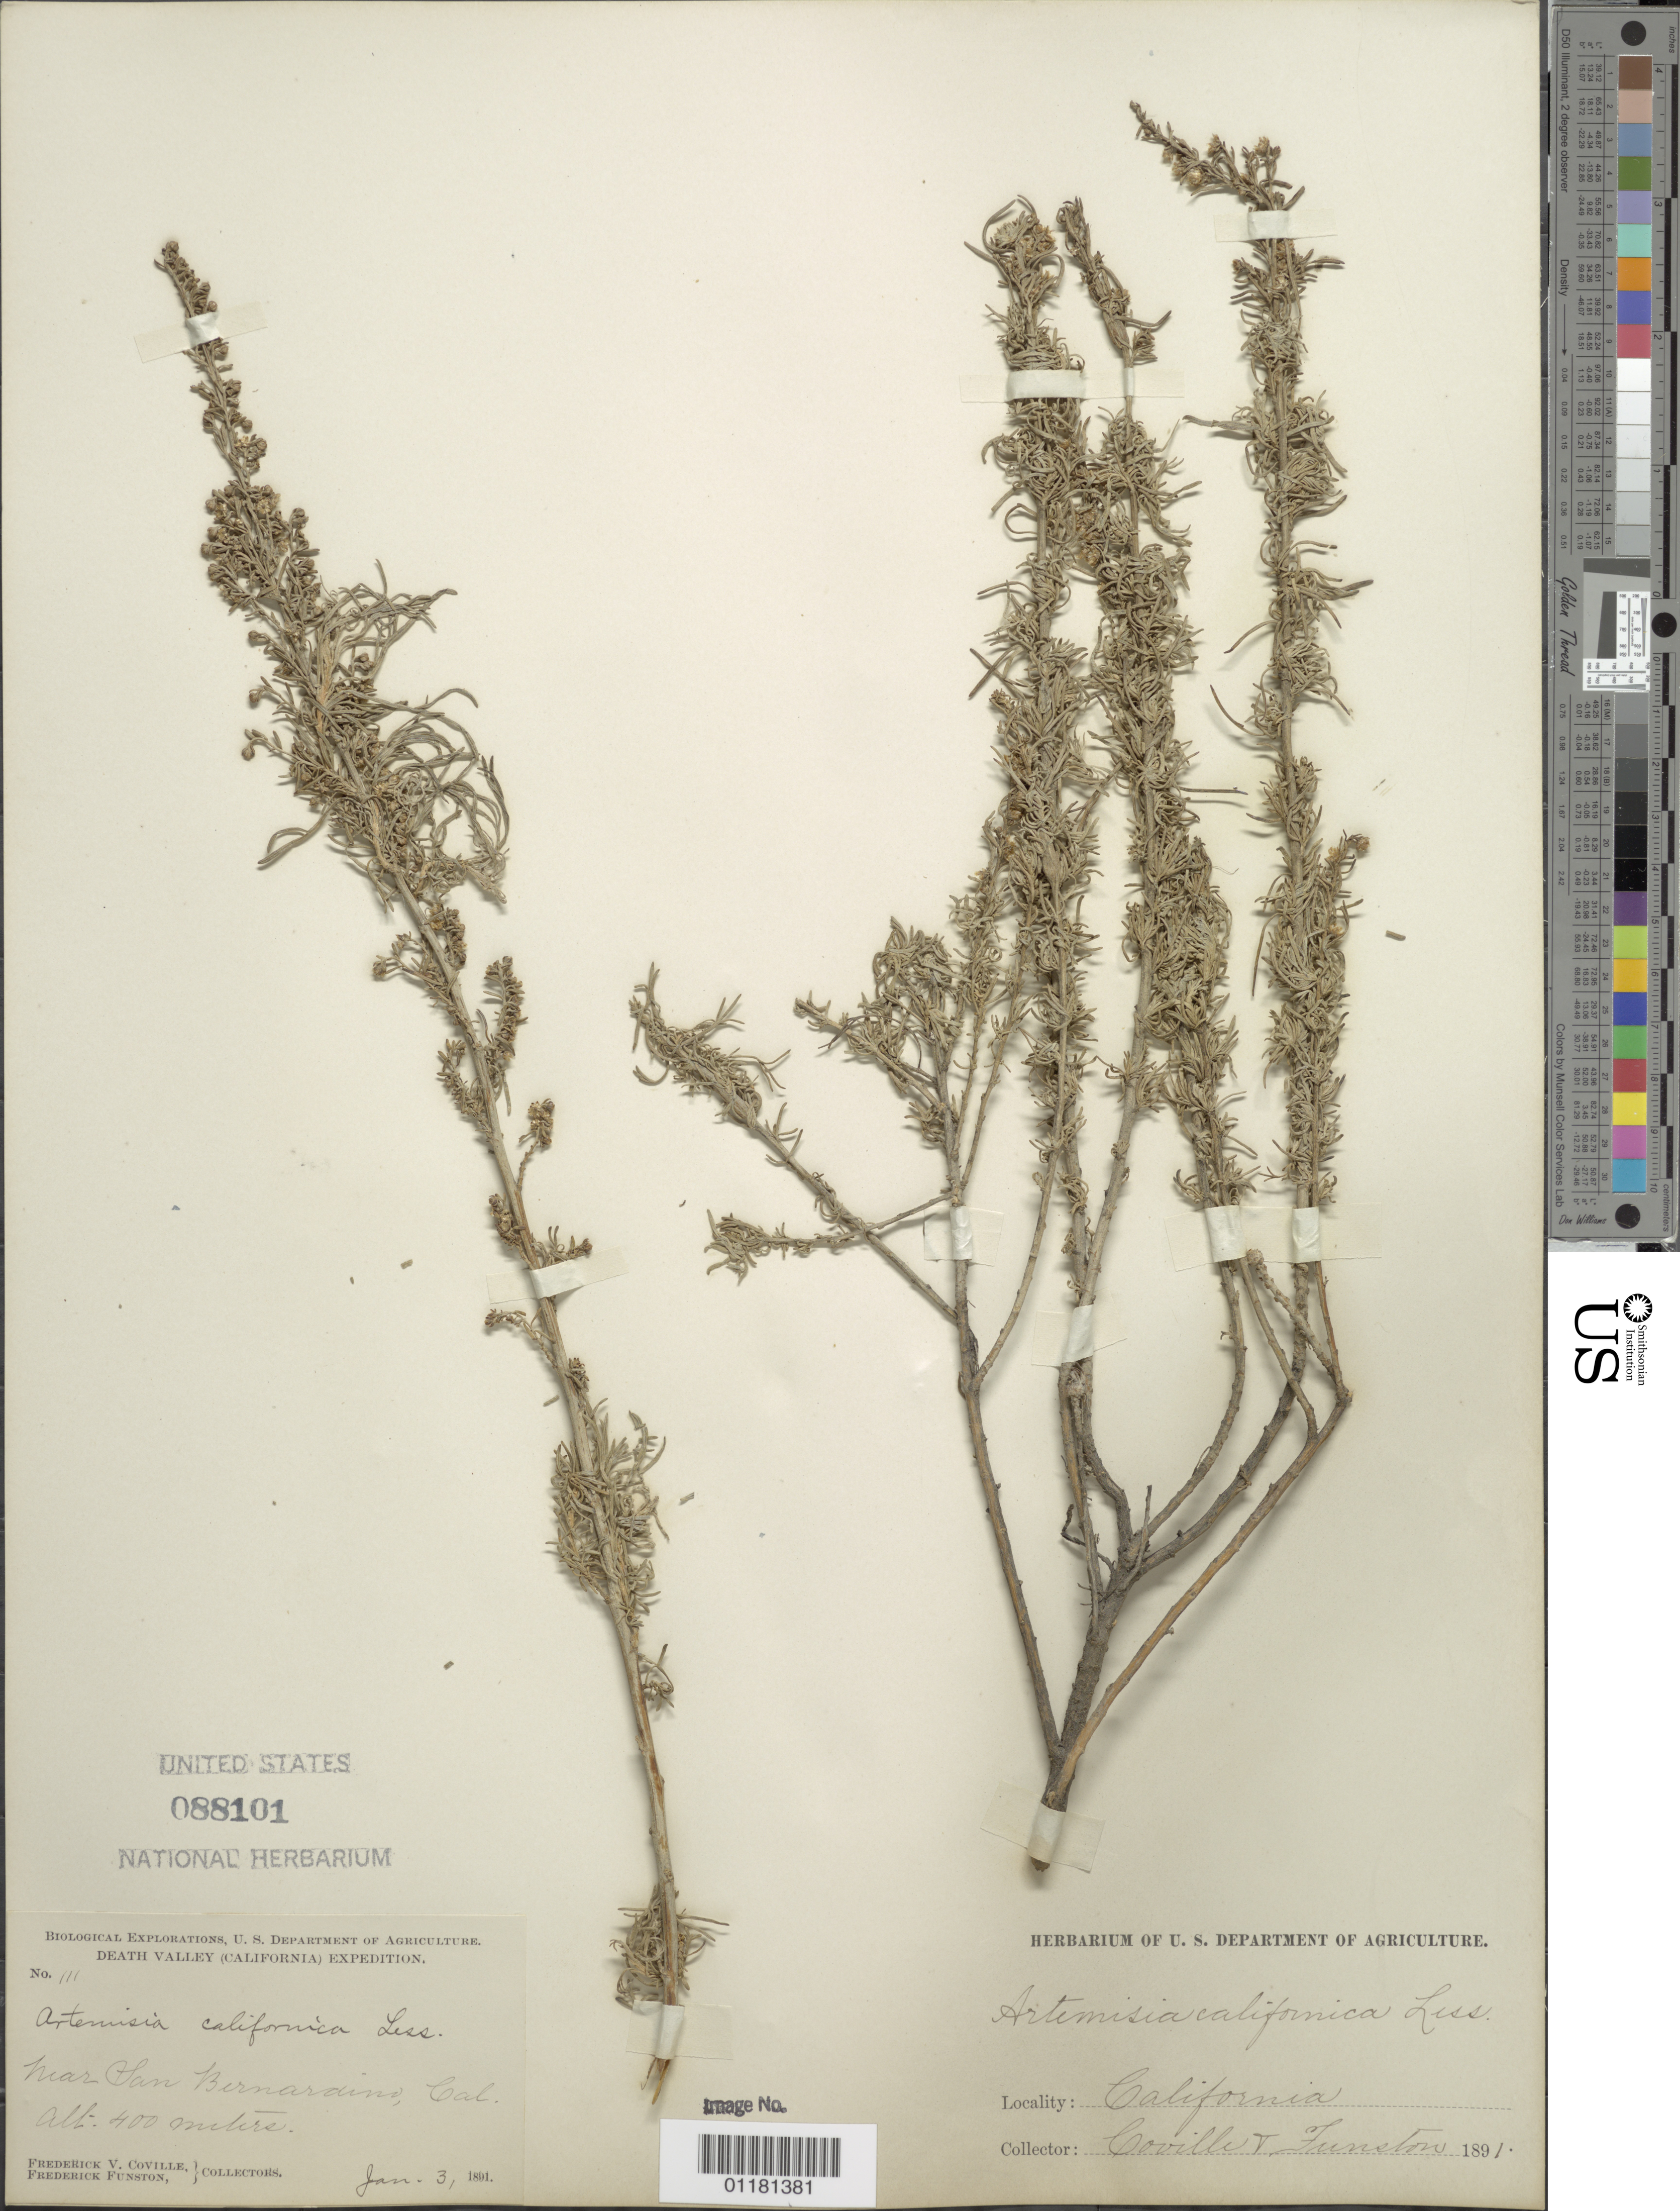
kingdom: Plantae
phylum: Tracheophyta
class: Magnoliopsida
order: Asterales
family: Asteraceae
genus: Artemisia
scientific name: Artemisia californica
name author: Less.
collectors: F. V. Coville & F. Funston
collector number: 111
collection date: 1891-01-03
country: United States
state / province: California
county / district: San Bernardino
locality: near San Bernardino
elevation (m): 400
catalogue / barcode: US 88101